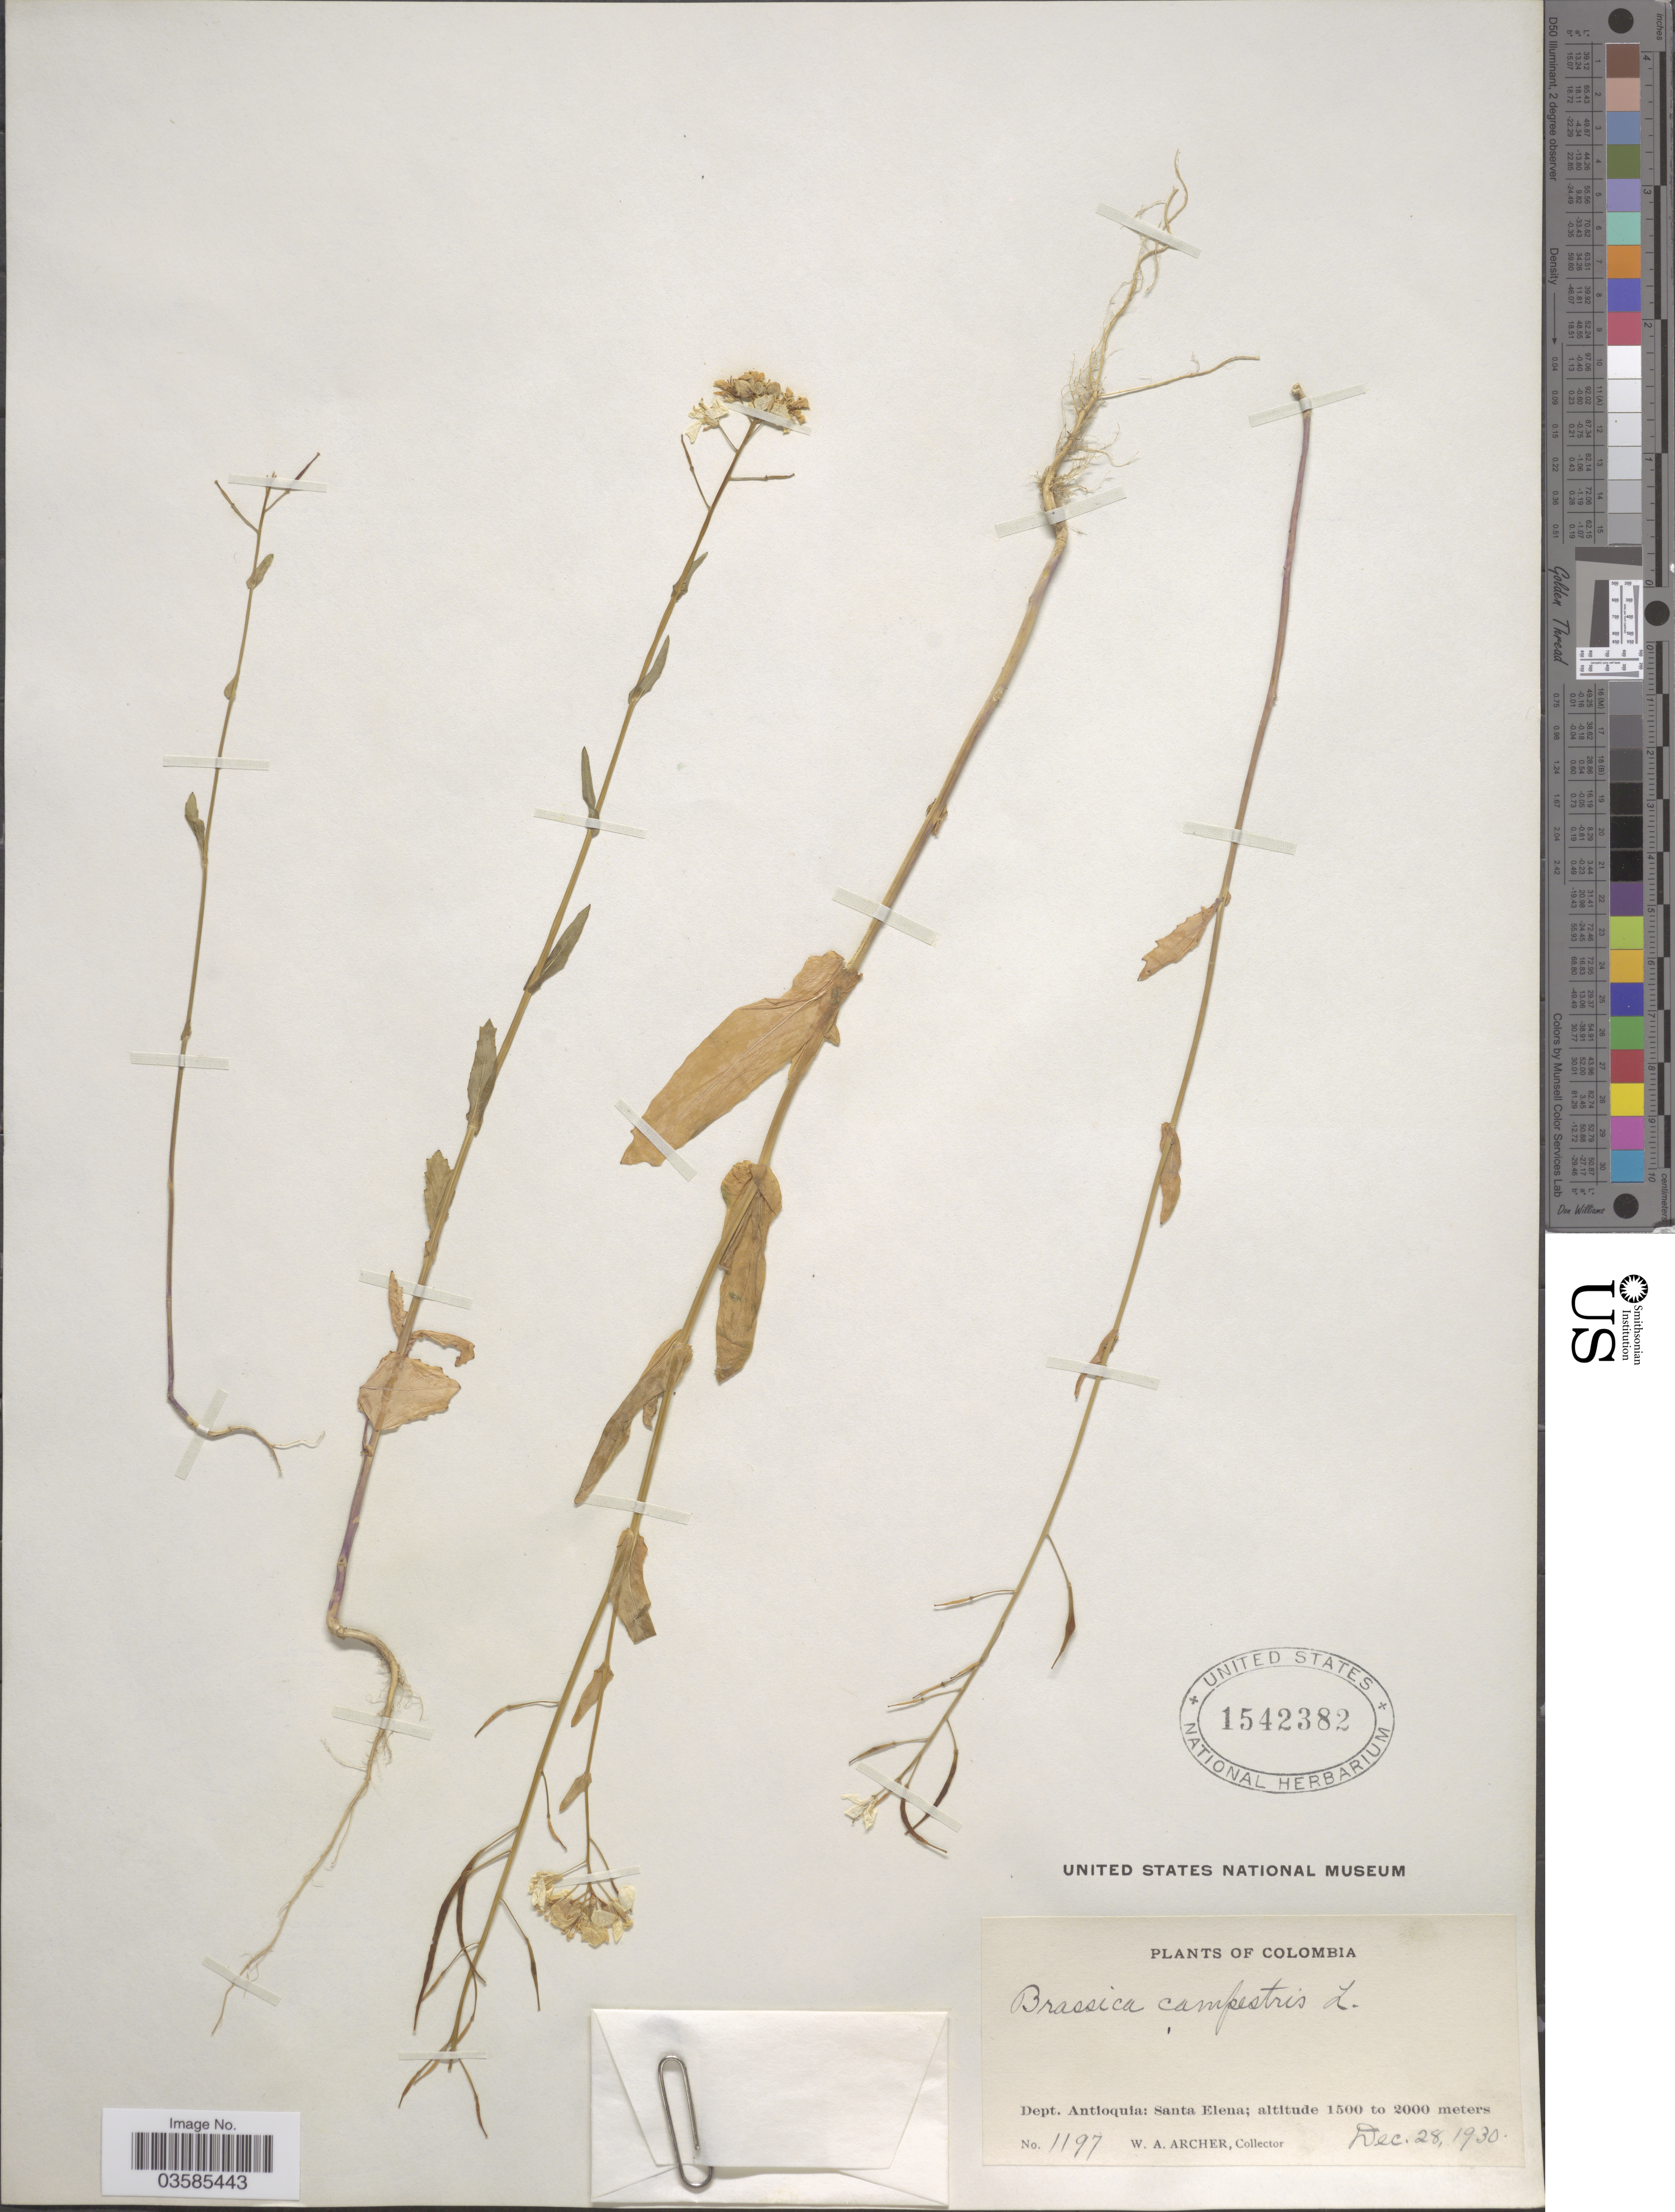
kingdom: Plantae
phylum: Tracheophyta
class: Magnoliopsida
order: Brassicales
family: Brassicaceae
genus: Brassica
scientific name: Brassica campestris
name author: L.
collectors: A. W. Archer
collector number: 1197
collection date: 1930-12-28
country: Colombia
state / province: Antioquia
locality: Dept. Antioquia: Santa Elena.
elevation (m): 1500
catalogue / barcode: US 1542382